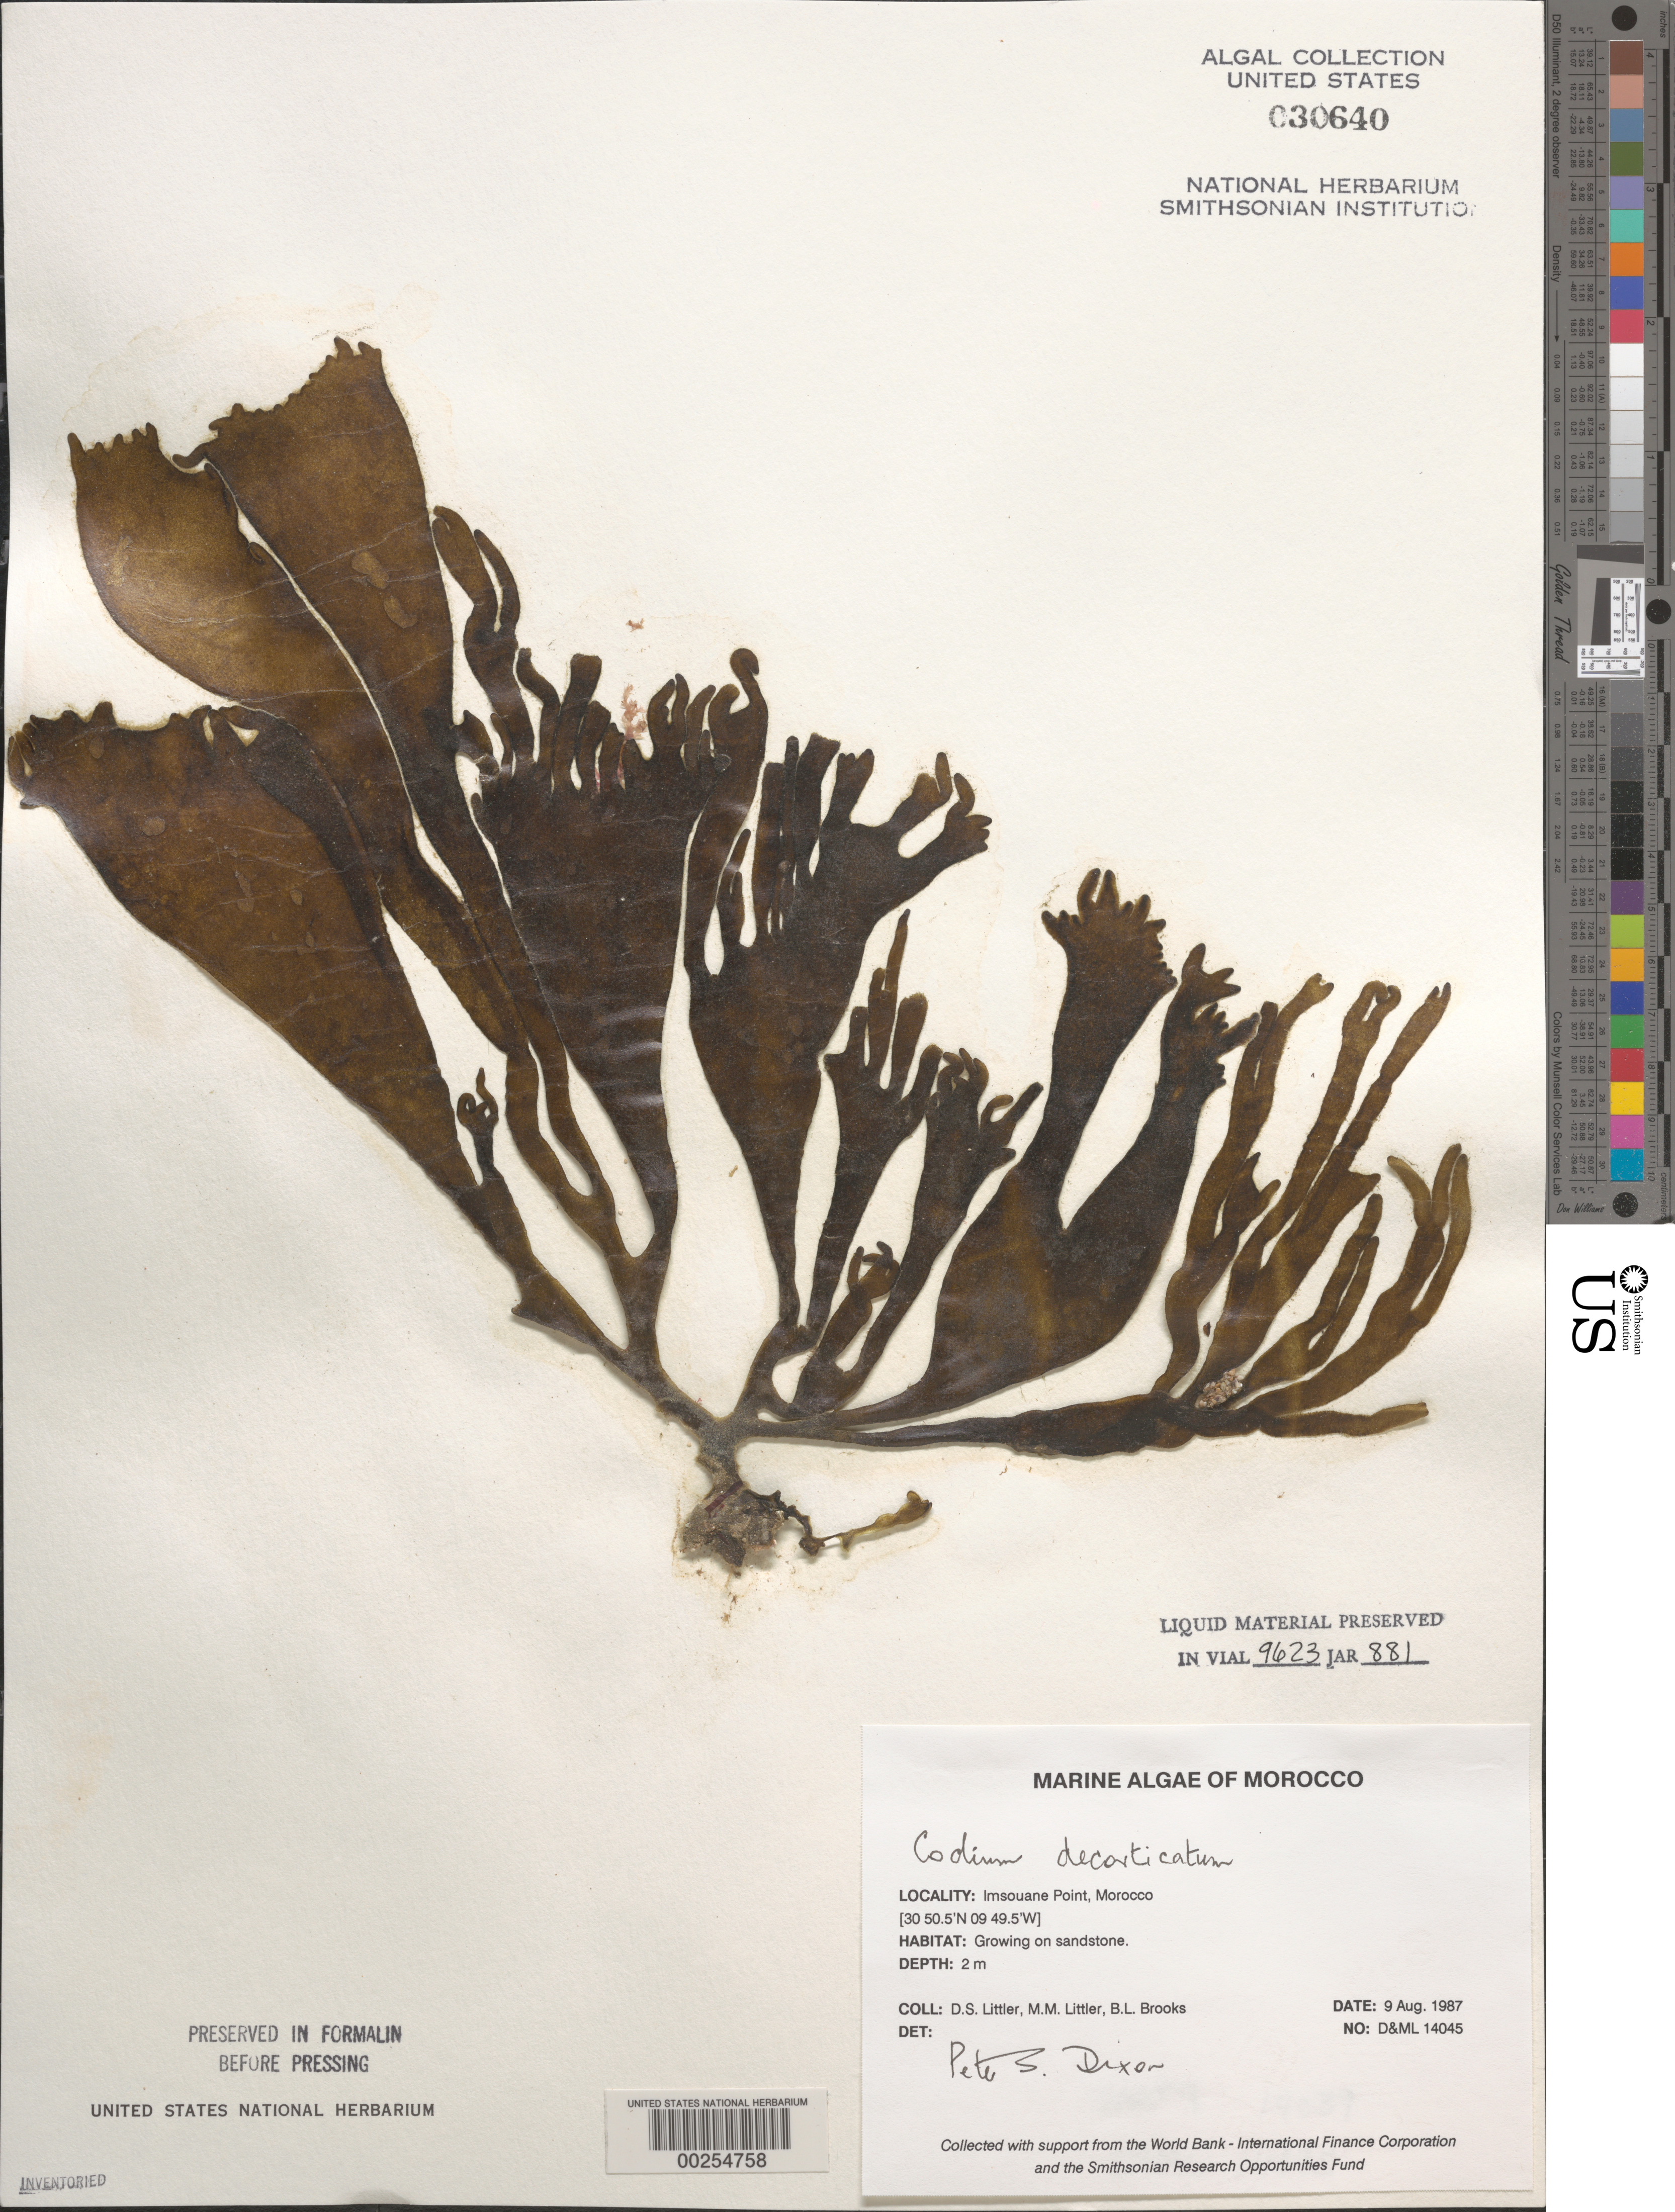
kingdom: Plantae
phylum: Chlorophyta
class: Ulvophyceae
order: Bryopsidales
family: Codiaceae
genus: Codium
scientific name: Codium decorticatum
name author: (Woodw.) M. Howe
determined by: Dixon, P. S.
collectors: D. S. Littler, M. M. Littler & B. Brooks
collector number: D&ML 14045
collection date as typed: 09 Aug 1987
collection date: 1987-08-09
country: Morocco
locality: Imsouane Point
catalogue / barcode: US 30640